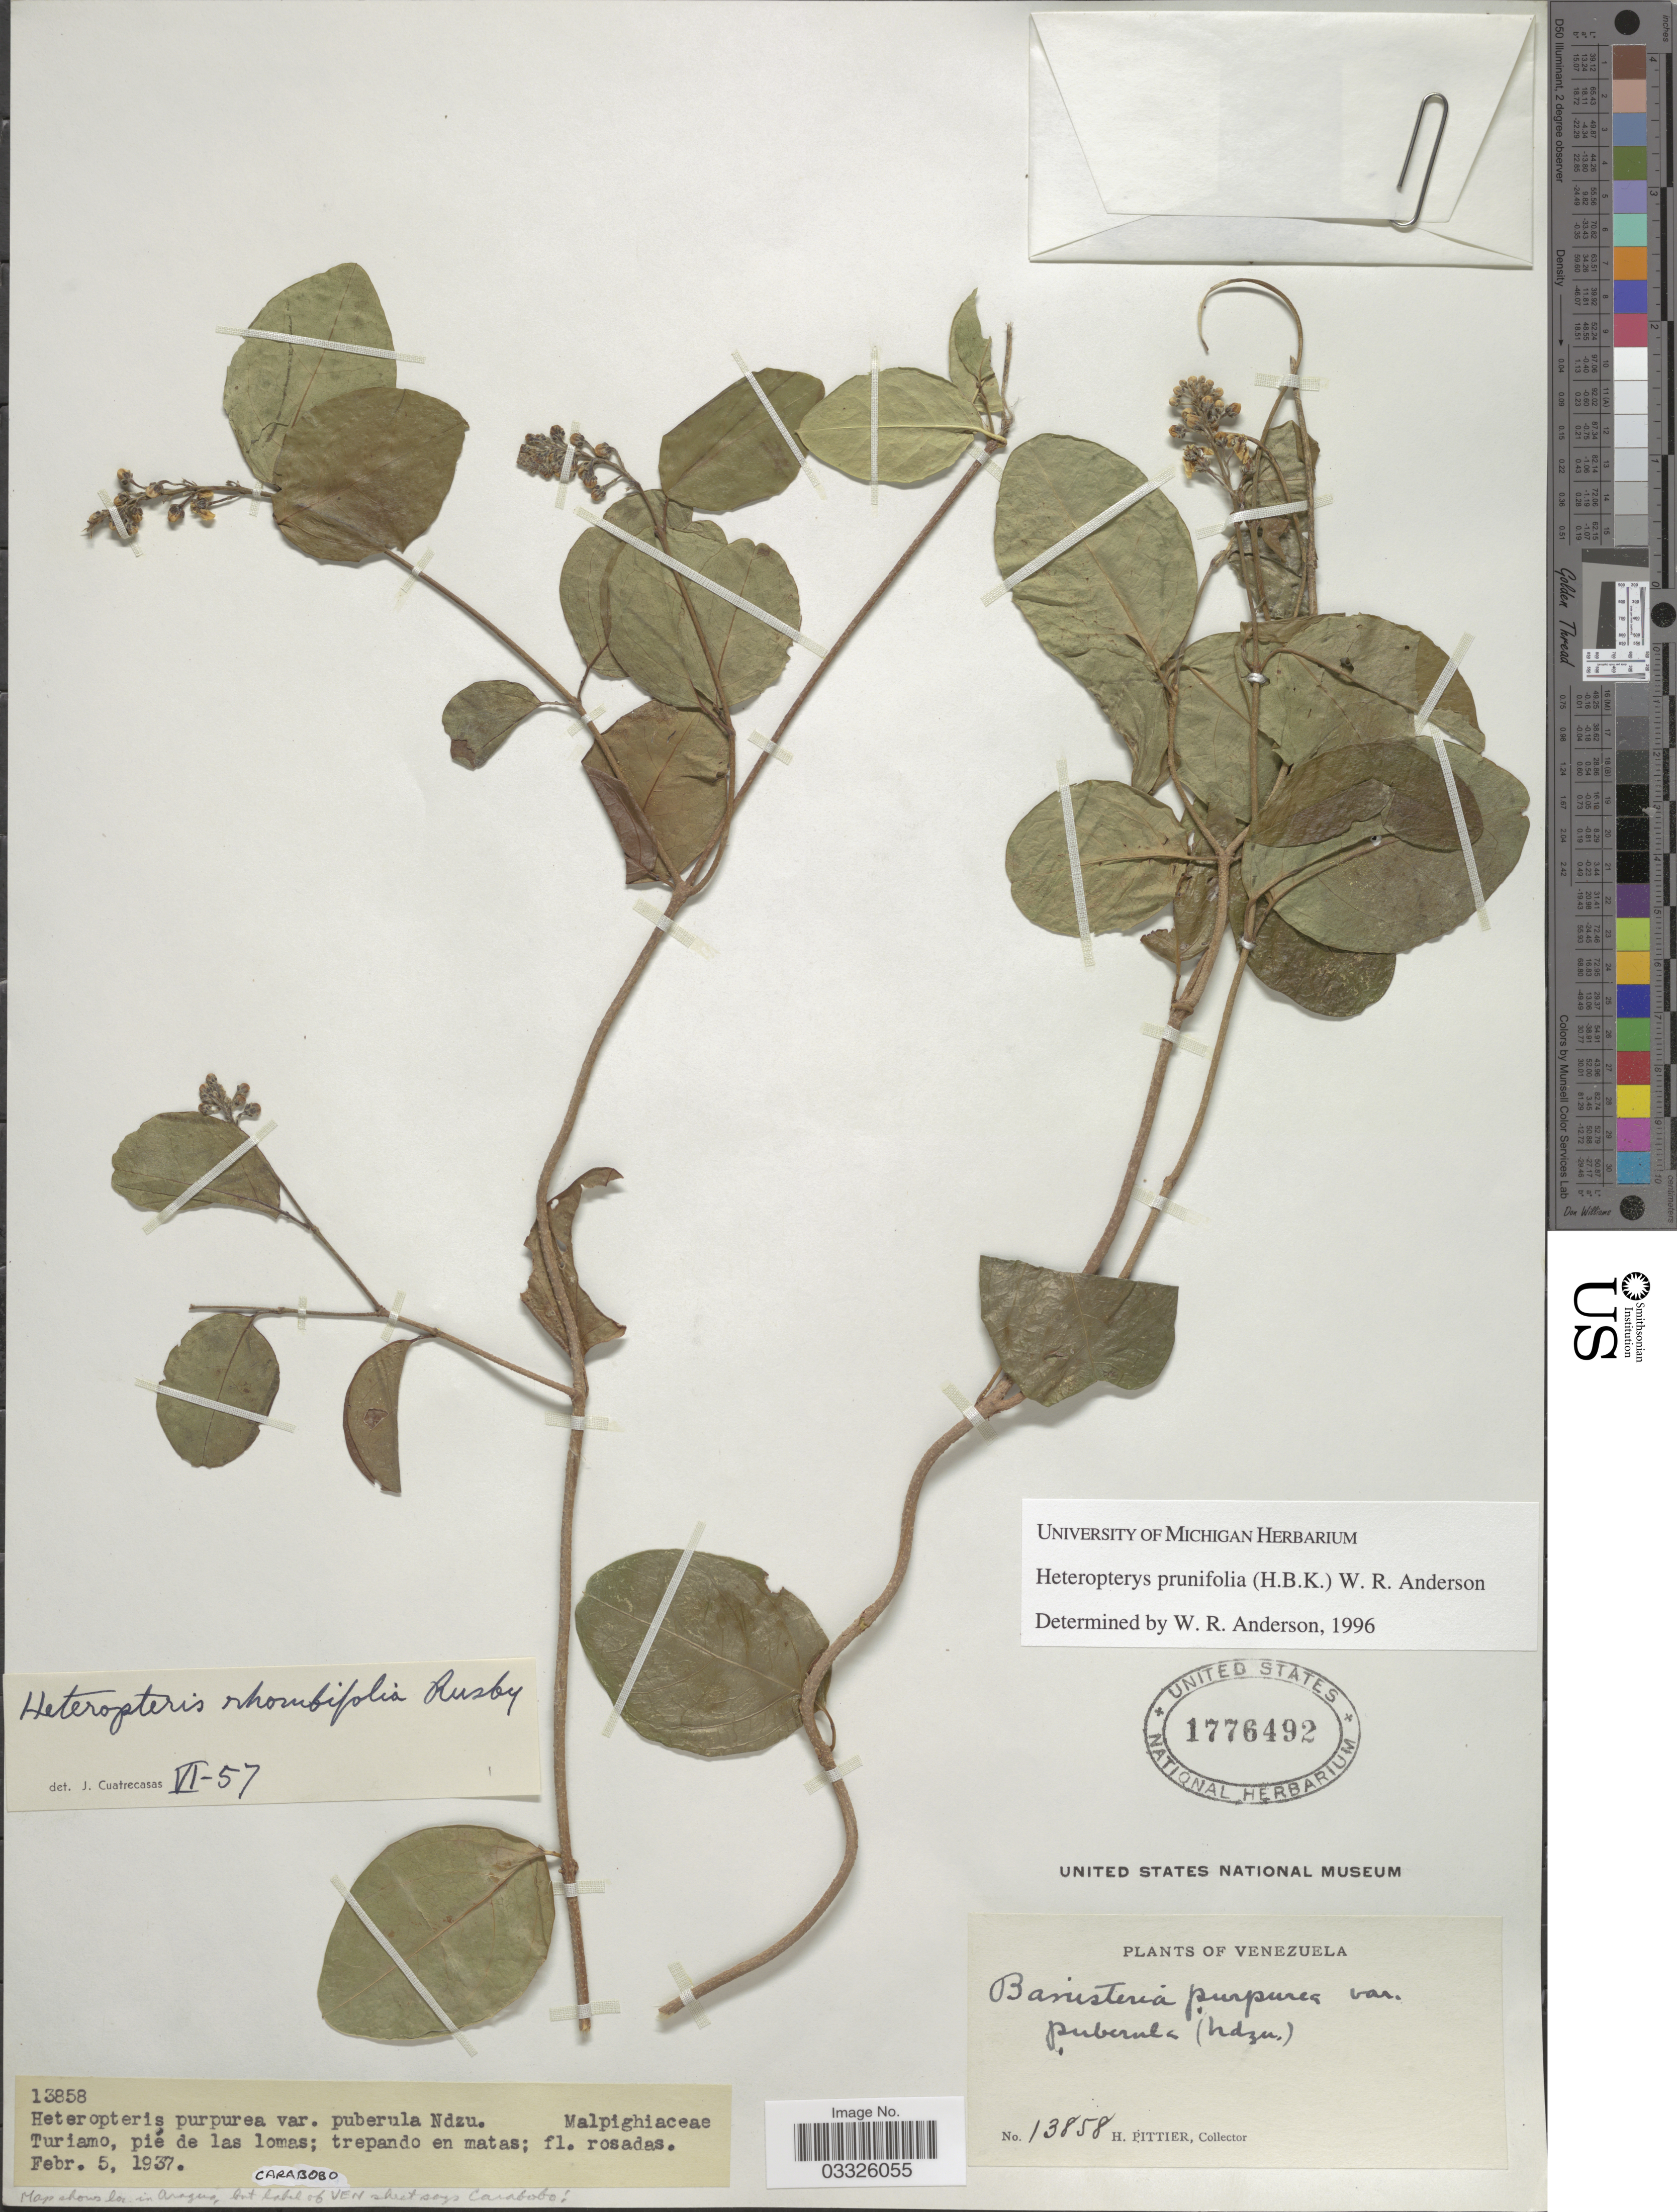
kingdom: Plantae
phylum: Tracheophyta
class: Magnoliopsida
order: Malpighiales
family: Malpighiaceae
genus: Heteropterys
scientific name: Heteropterys prunifolia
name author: (Kunth) W.R. Anderson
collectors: H. F. Pittier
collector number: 13858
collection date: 1937-02-05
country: Venezuela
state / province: Carabobo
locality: Turiamo, pié de las lomas.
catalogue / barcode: US 1776492